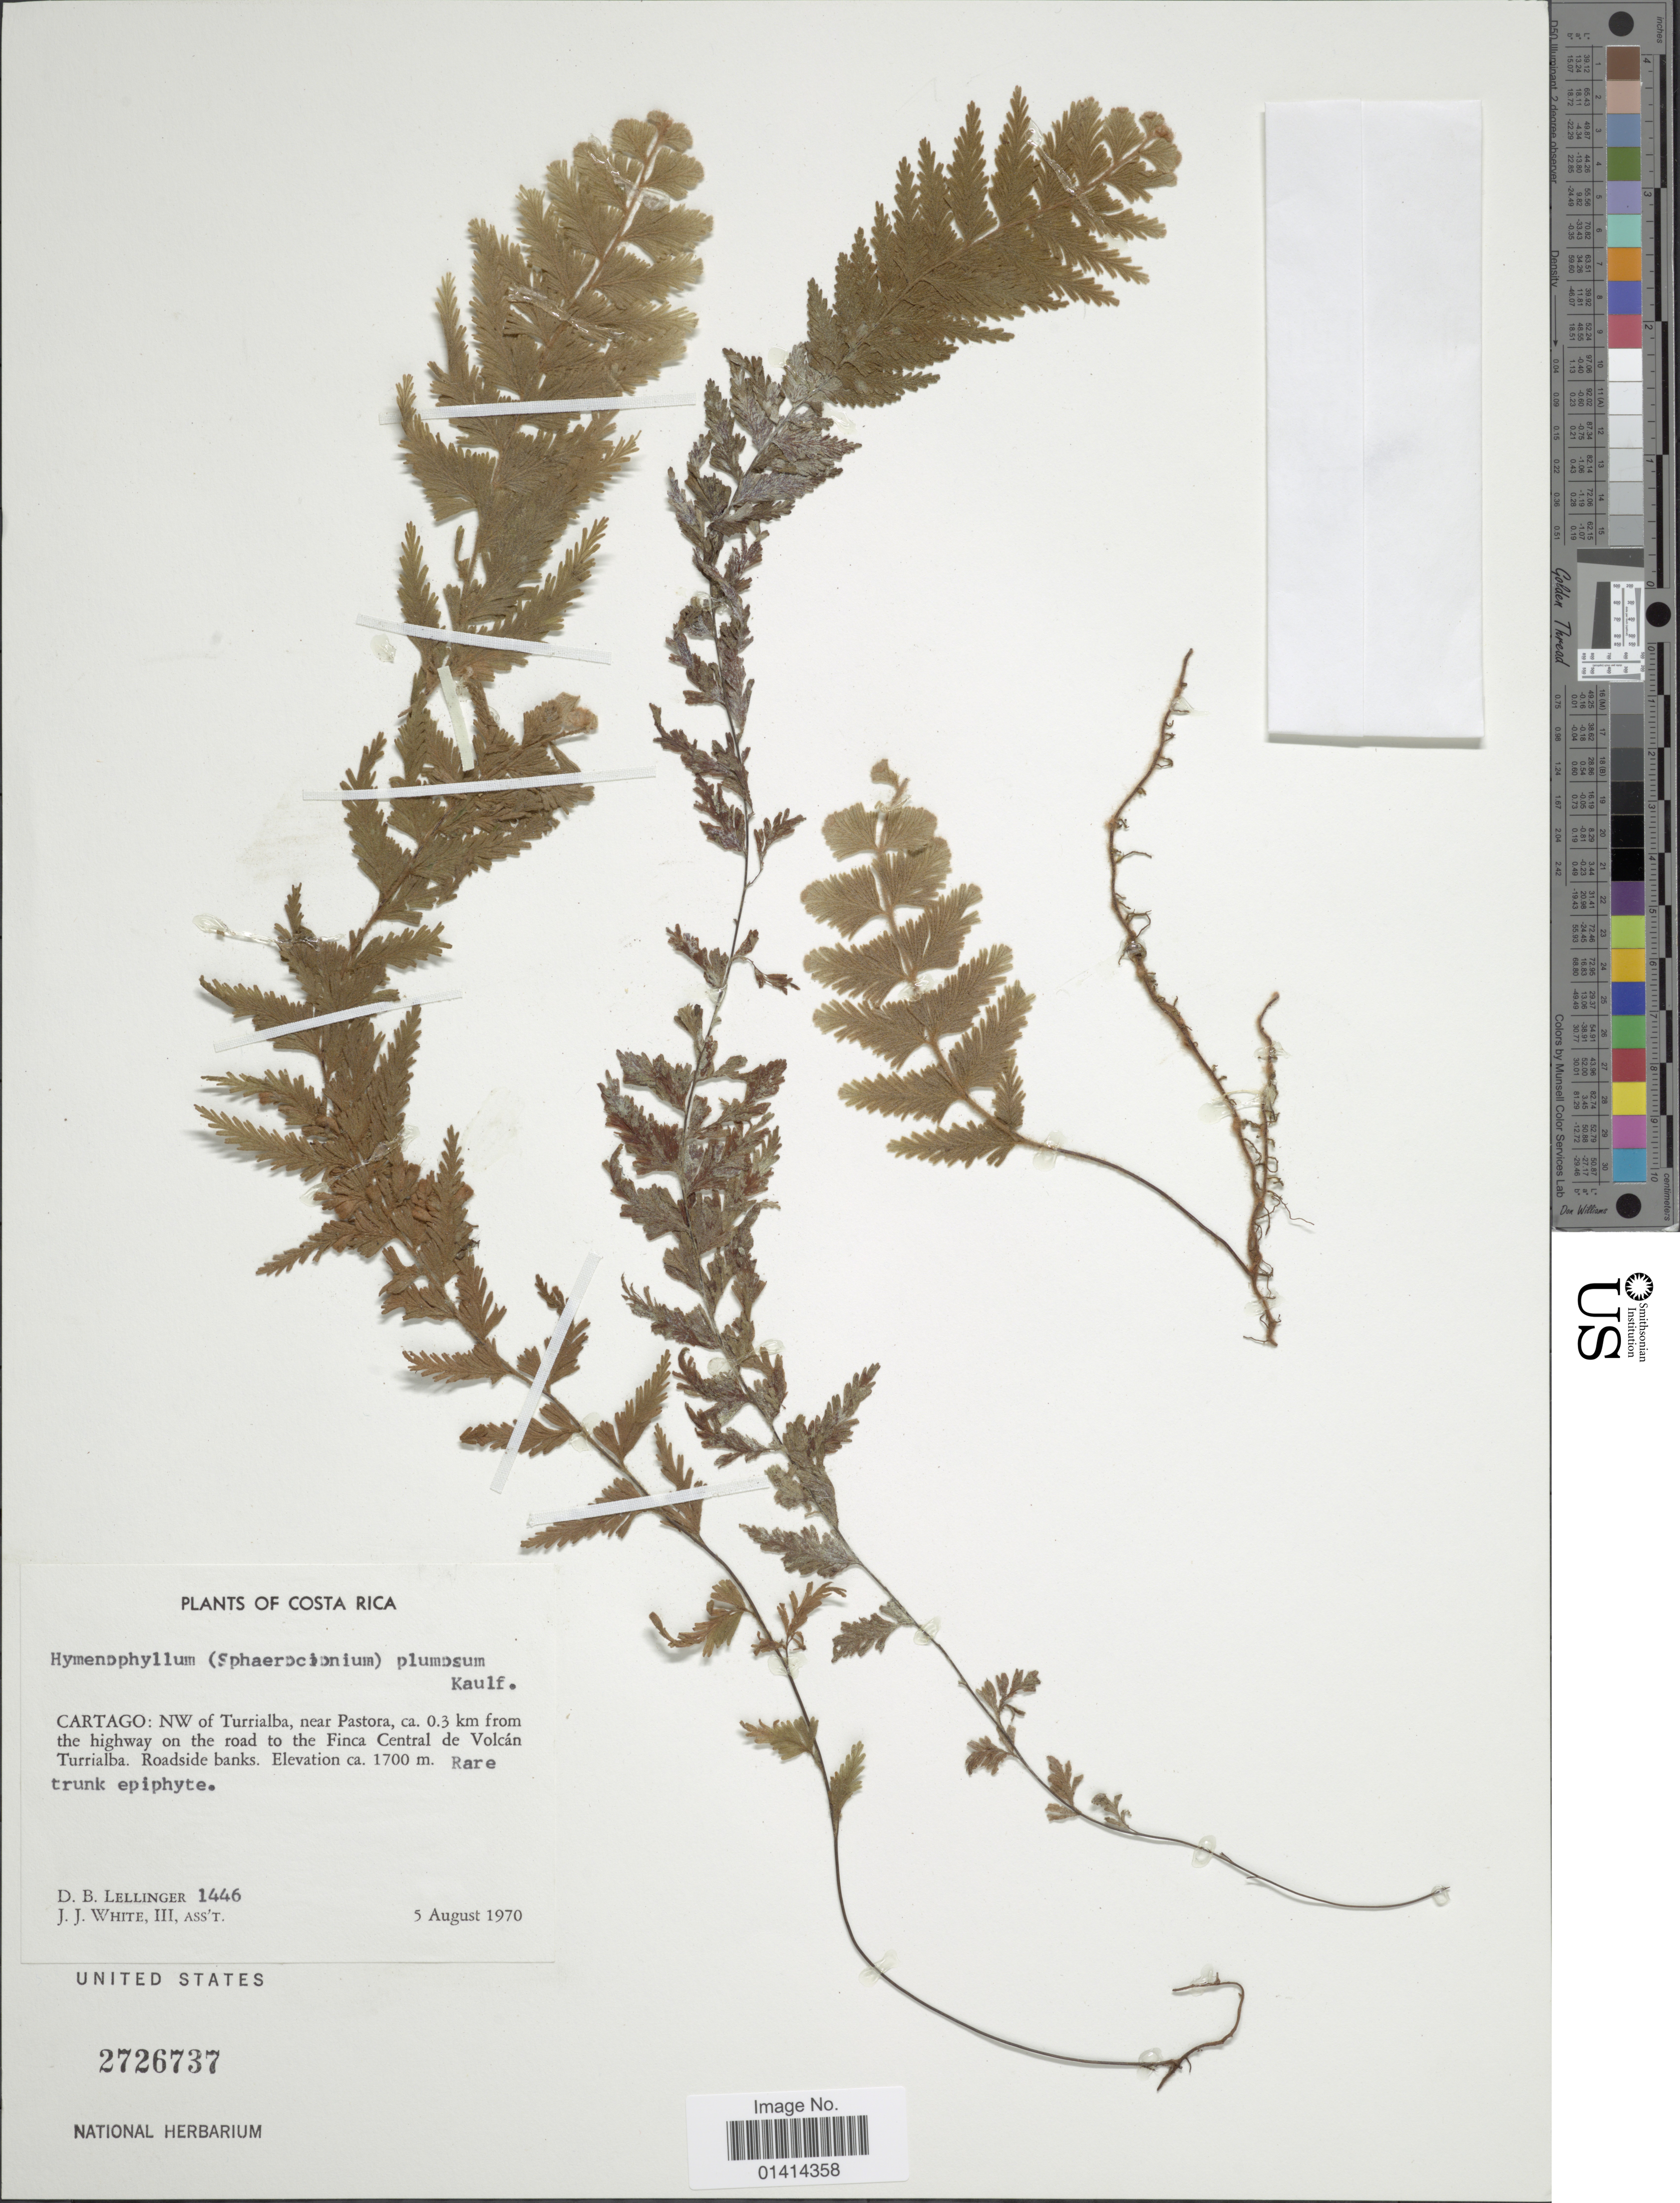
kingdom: Plantae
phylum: Tracheophyta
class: Polypodiopsida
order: Hymenophyllales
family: Hymenophyllaceae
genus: Hymenophyllum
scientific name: Hymenophyllum plumosum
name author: Kaulf.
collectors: D. B. Lellinger & J. J. White III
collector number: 1446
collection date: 1970-08-05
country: Costa Rica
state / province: Cartago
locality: NW of Turrialba, near Pastora, ca 0.3 km from the highway on the road to the Finca Central de Volcán Turrialba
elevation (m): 1700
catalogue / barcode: US 2726737